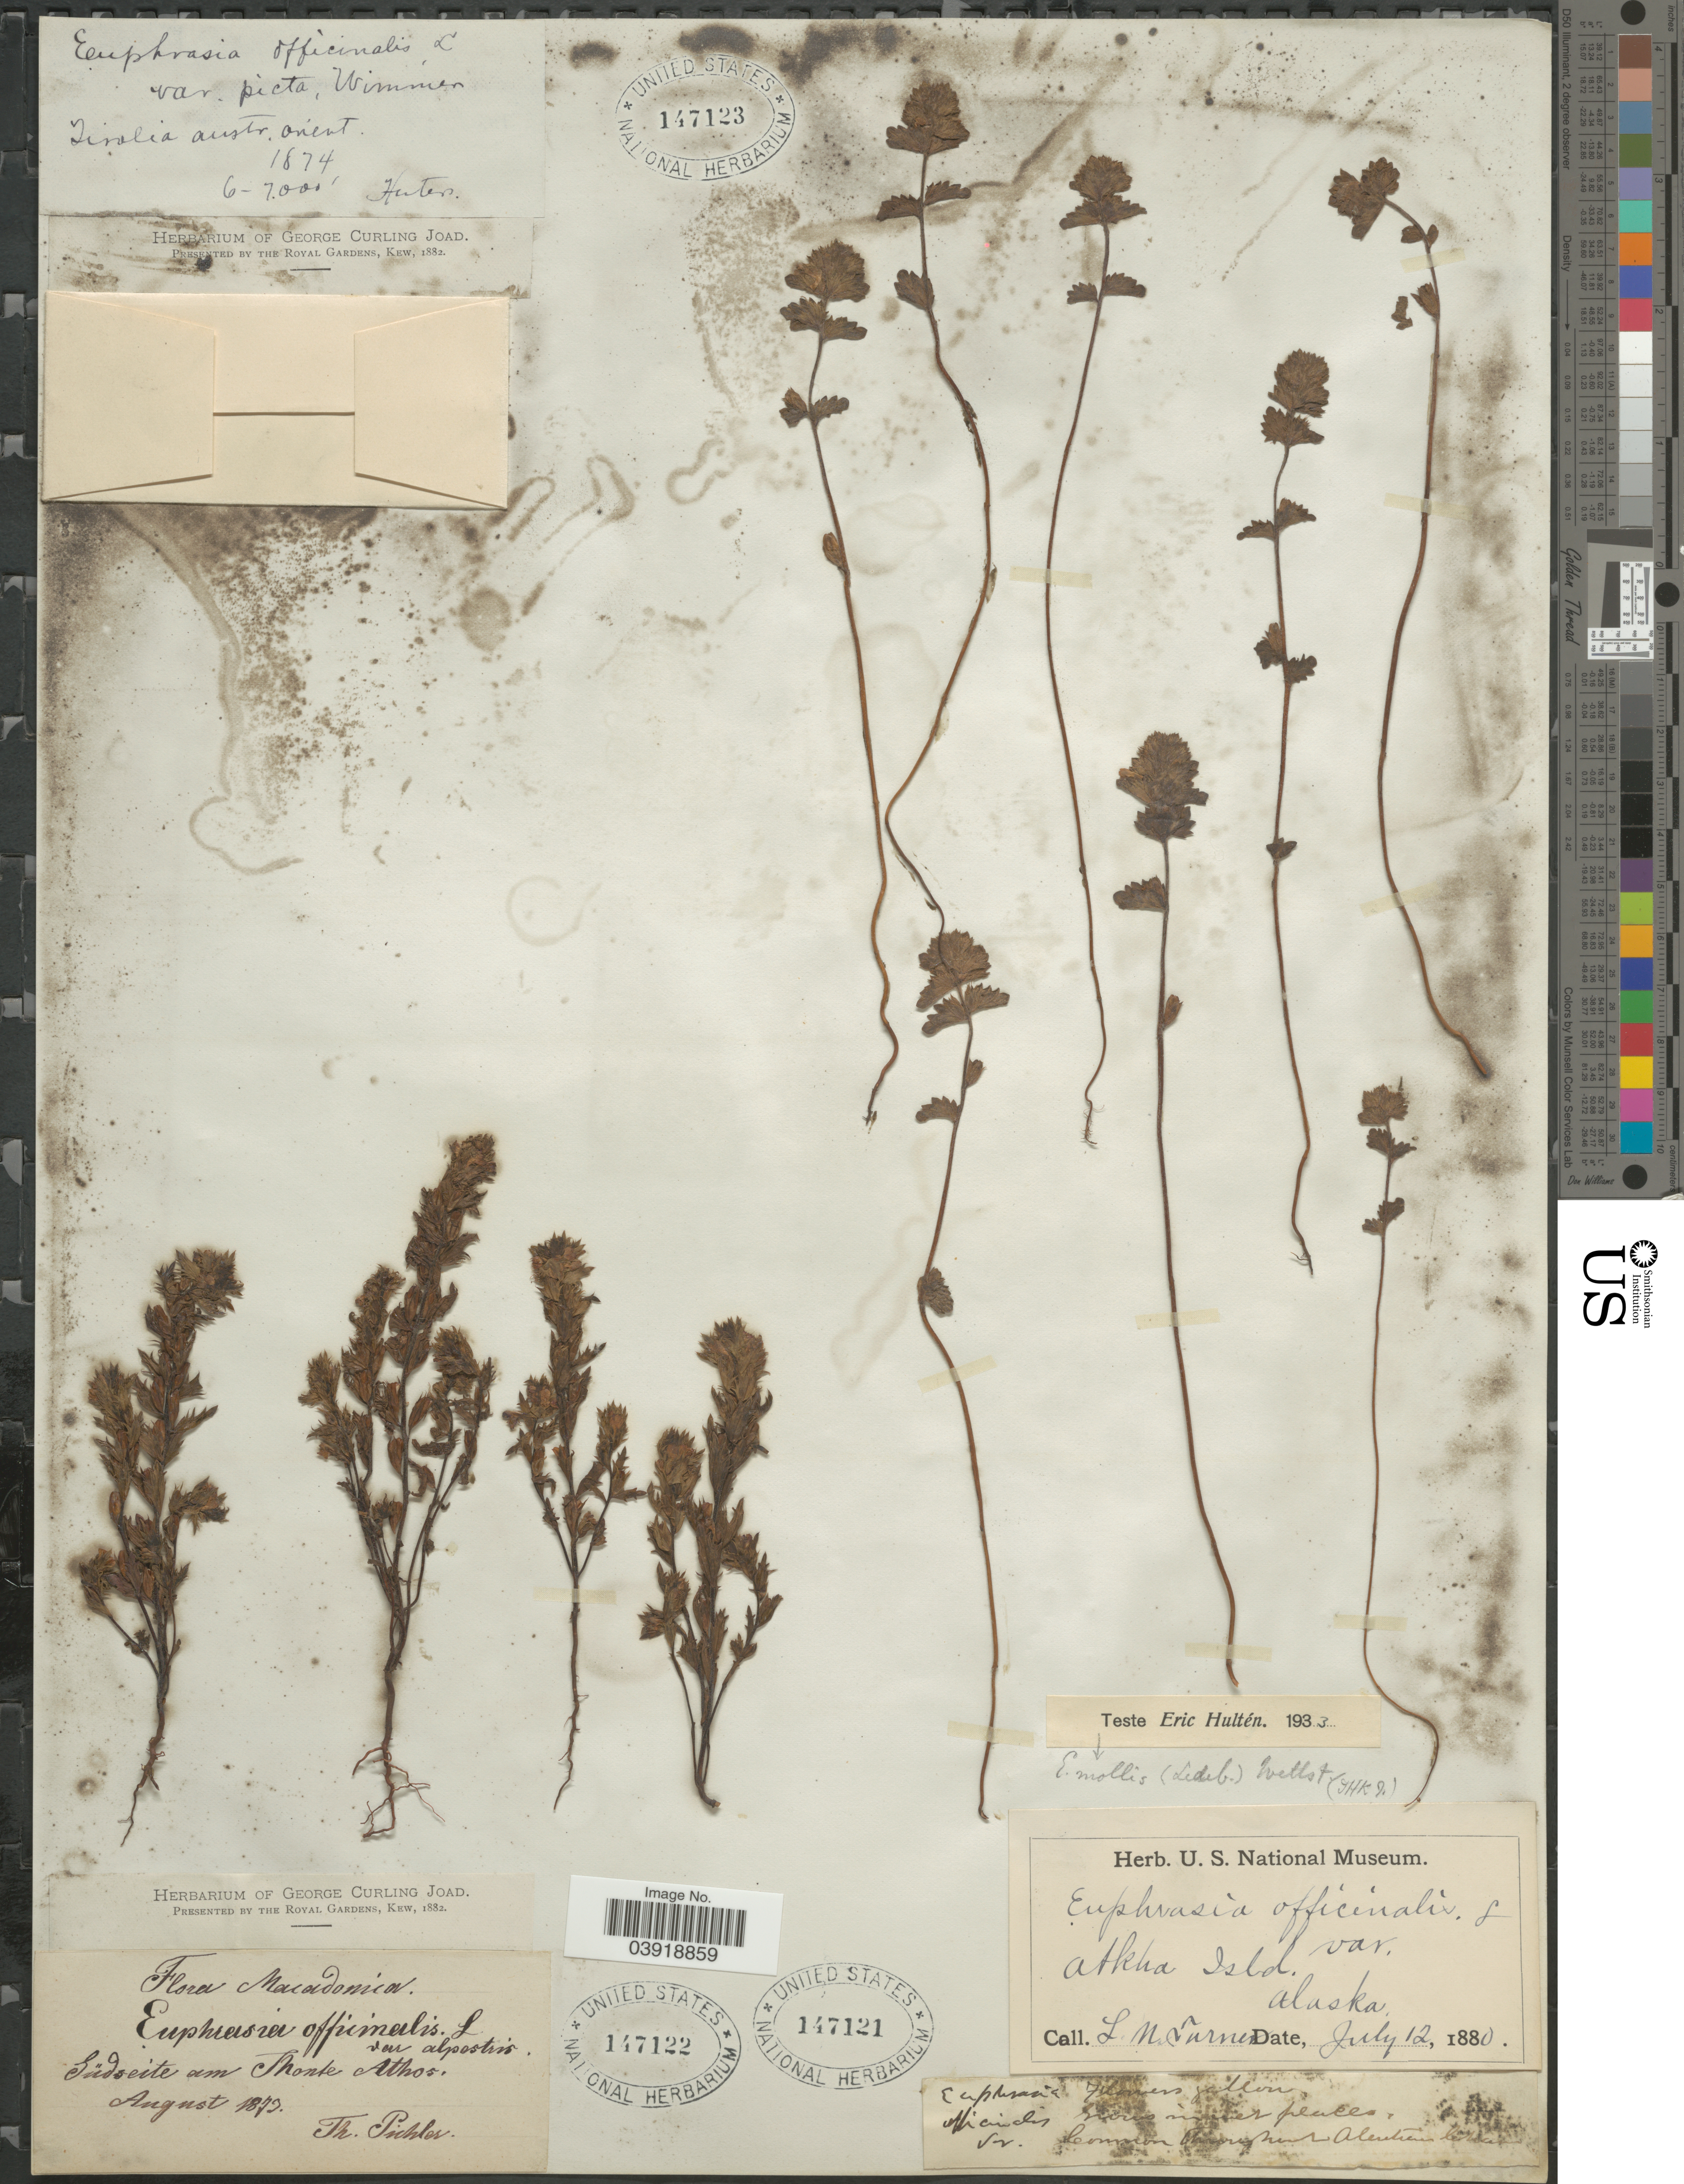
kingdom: Plantae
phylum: Tracheophyta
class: Magnoliopsida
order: Lamiales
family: Orobanchaceae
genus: Euphrasia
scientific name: Euphrasia mollis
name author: (Ledeb.) Wettst.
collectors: L. M. Turner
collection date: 1880-07-12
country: United States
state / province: Alaska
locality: Atkha Isld. Near Aleutian Islands.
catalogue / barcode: US 147121-3